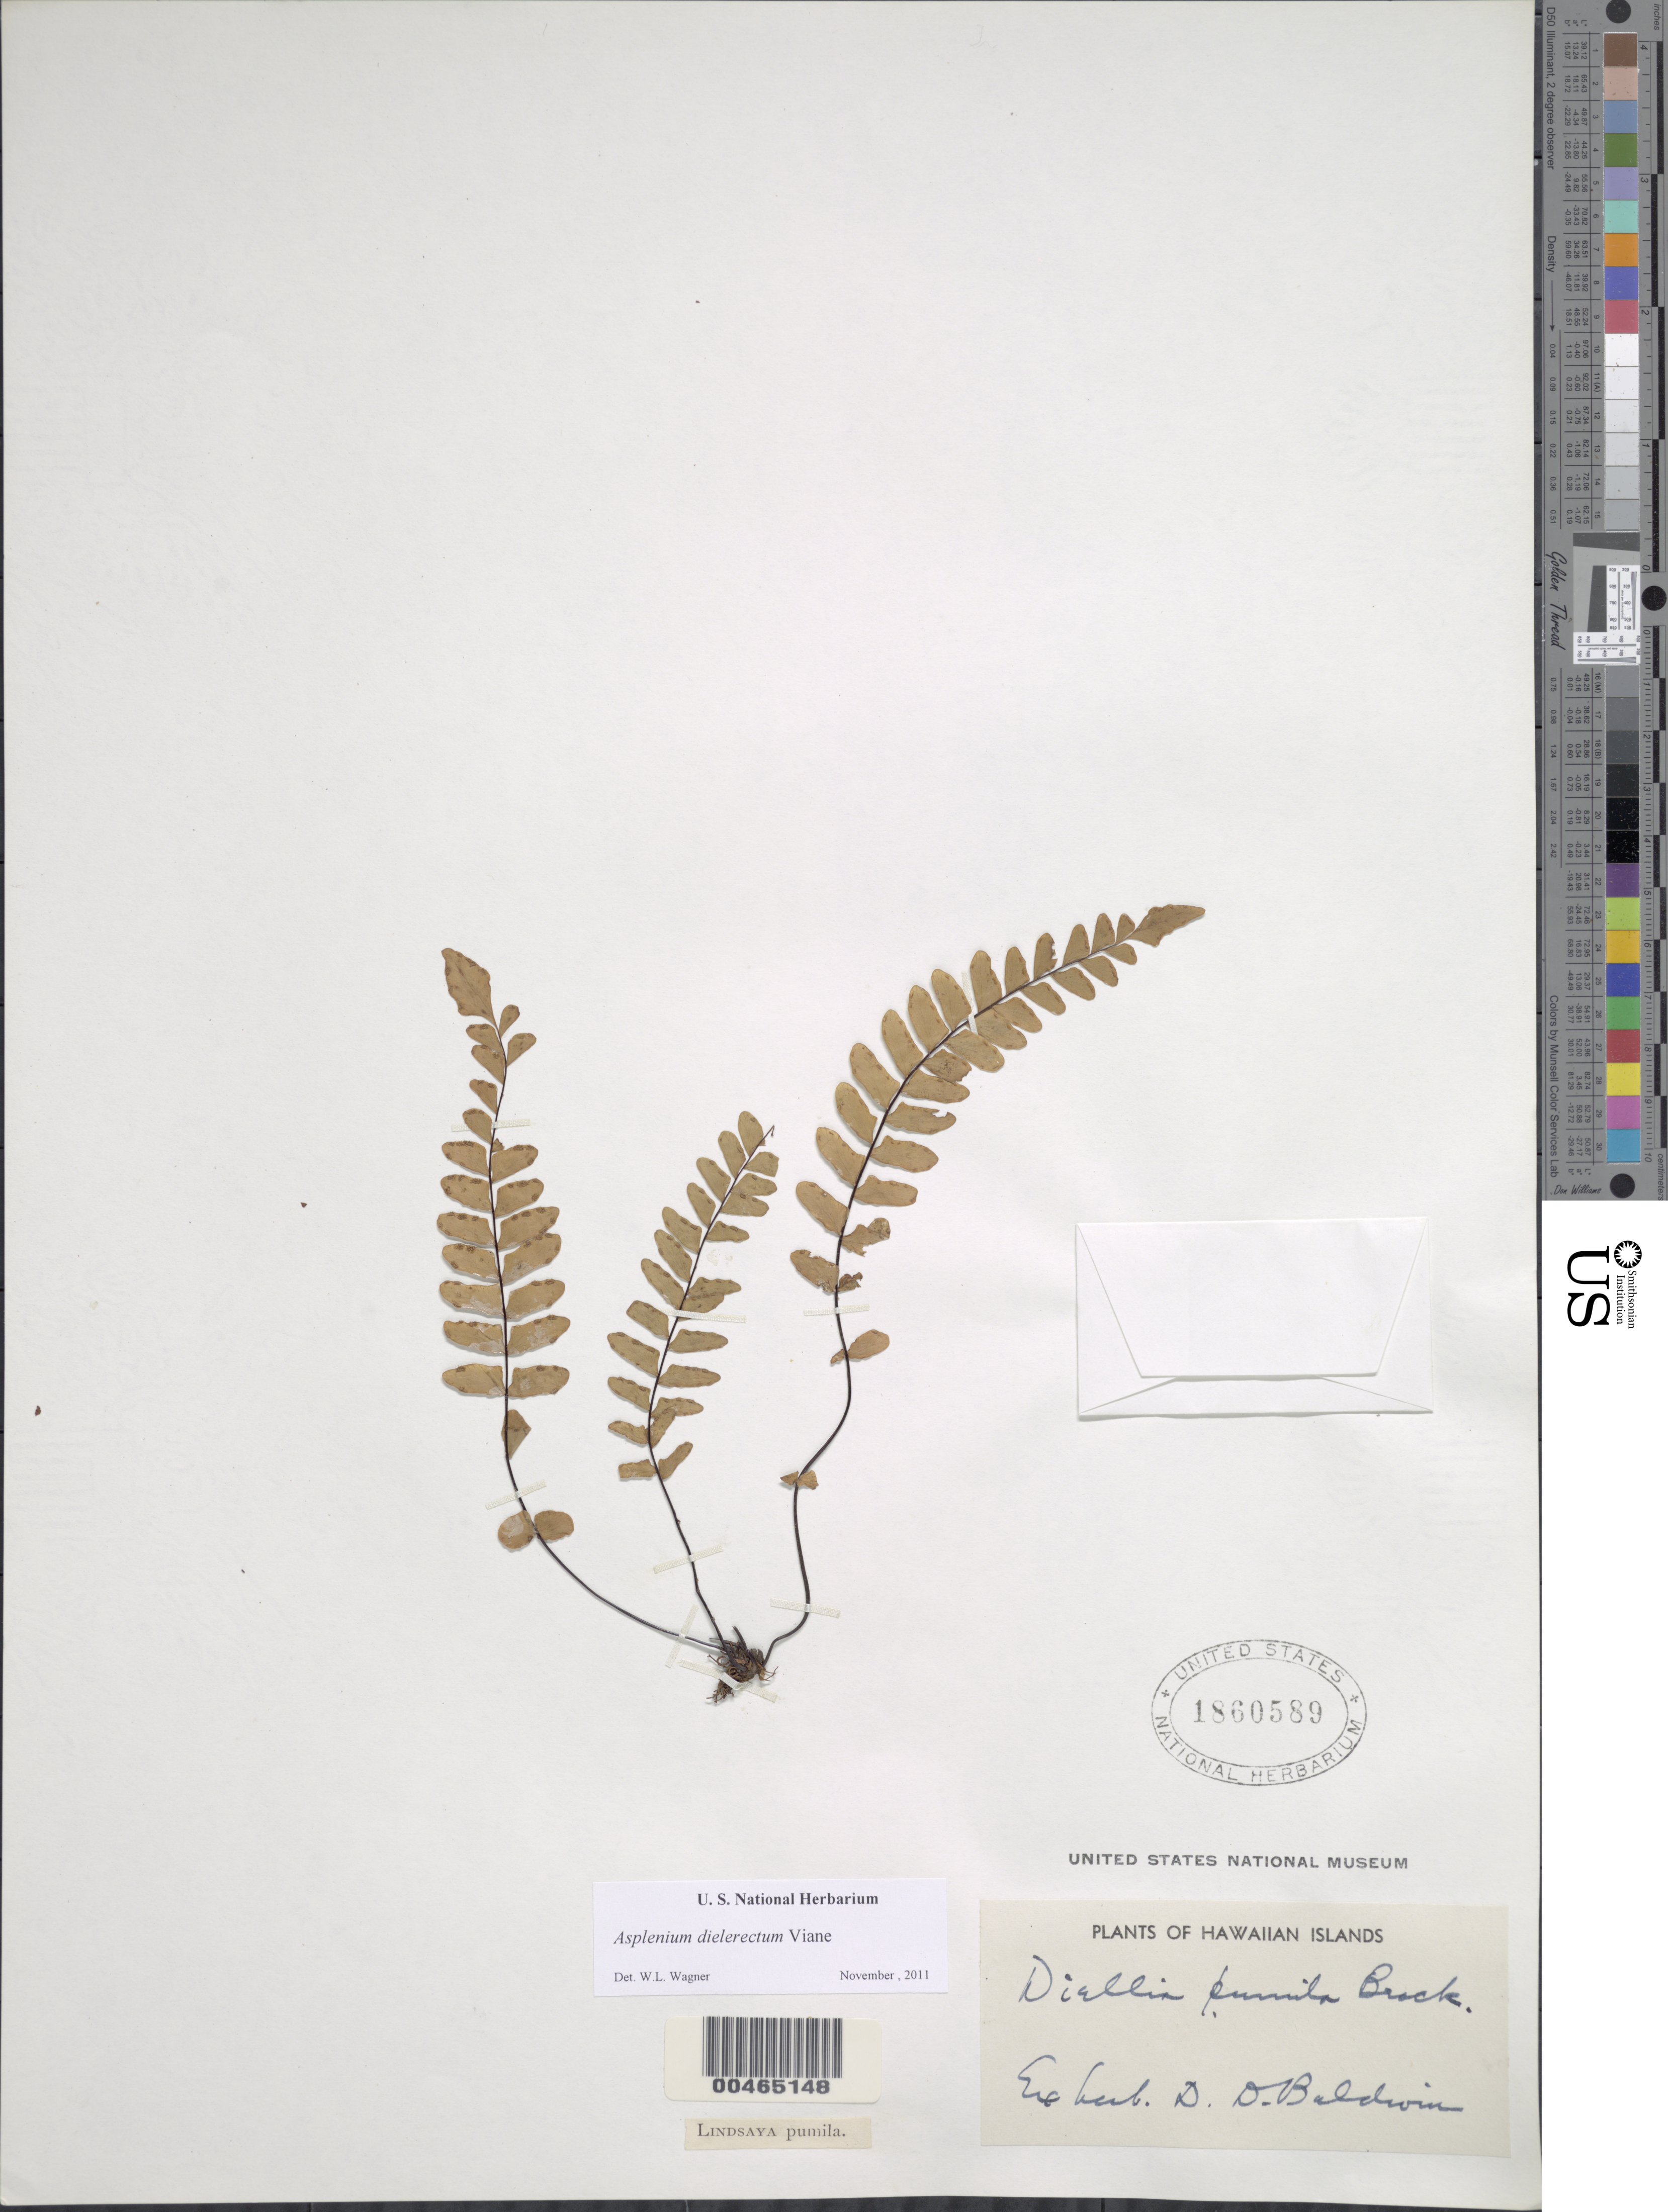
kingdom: Plantae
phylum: Tracheophyta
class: Polypodiopsida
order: Polypodiales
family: Aspleniaceae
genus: Asplenium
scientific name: Asplenium dielerectum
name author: Viane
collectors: D. Baldwin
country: United States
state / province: Hawaii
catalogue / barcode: US 1860589